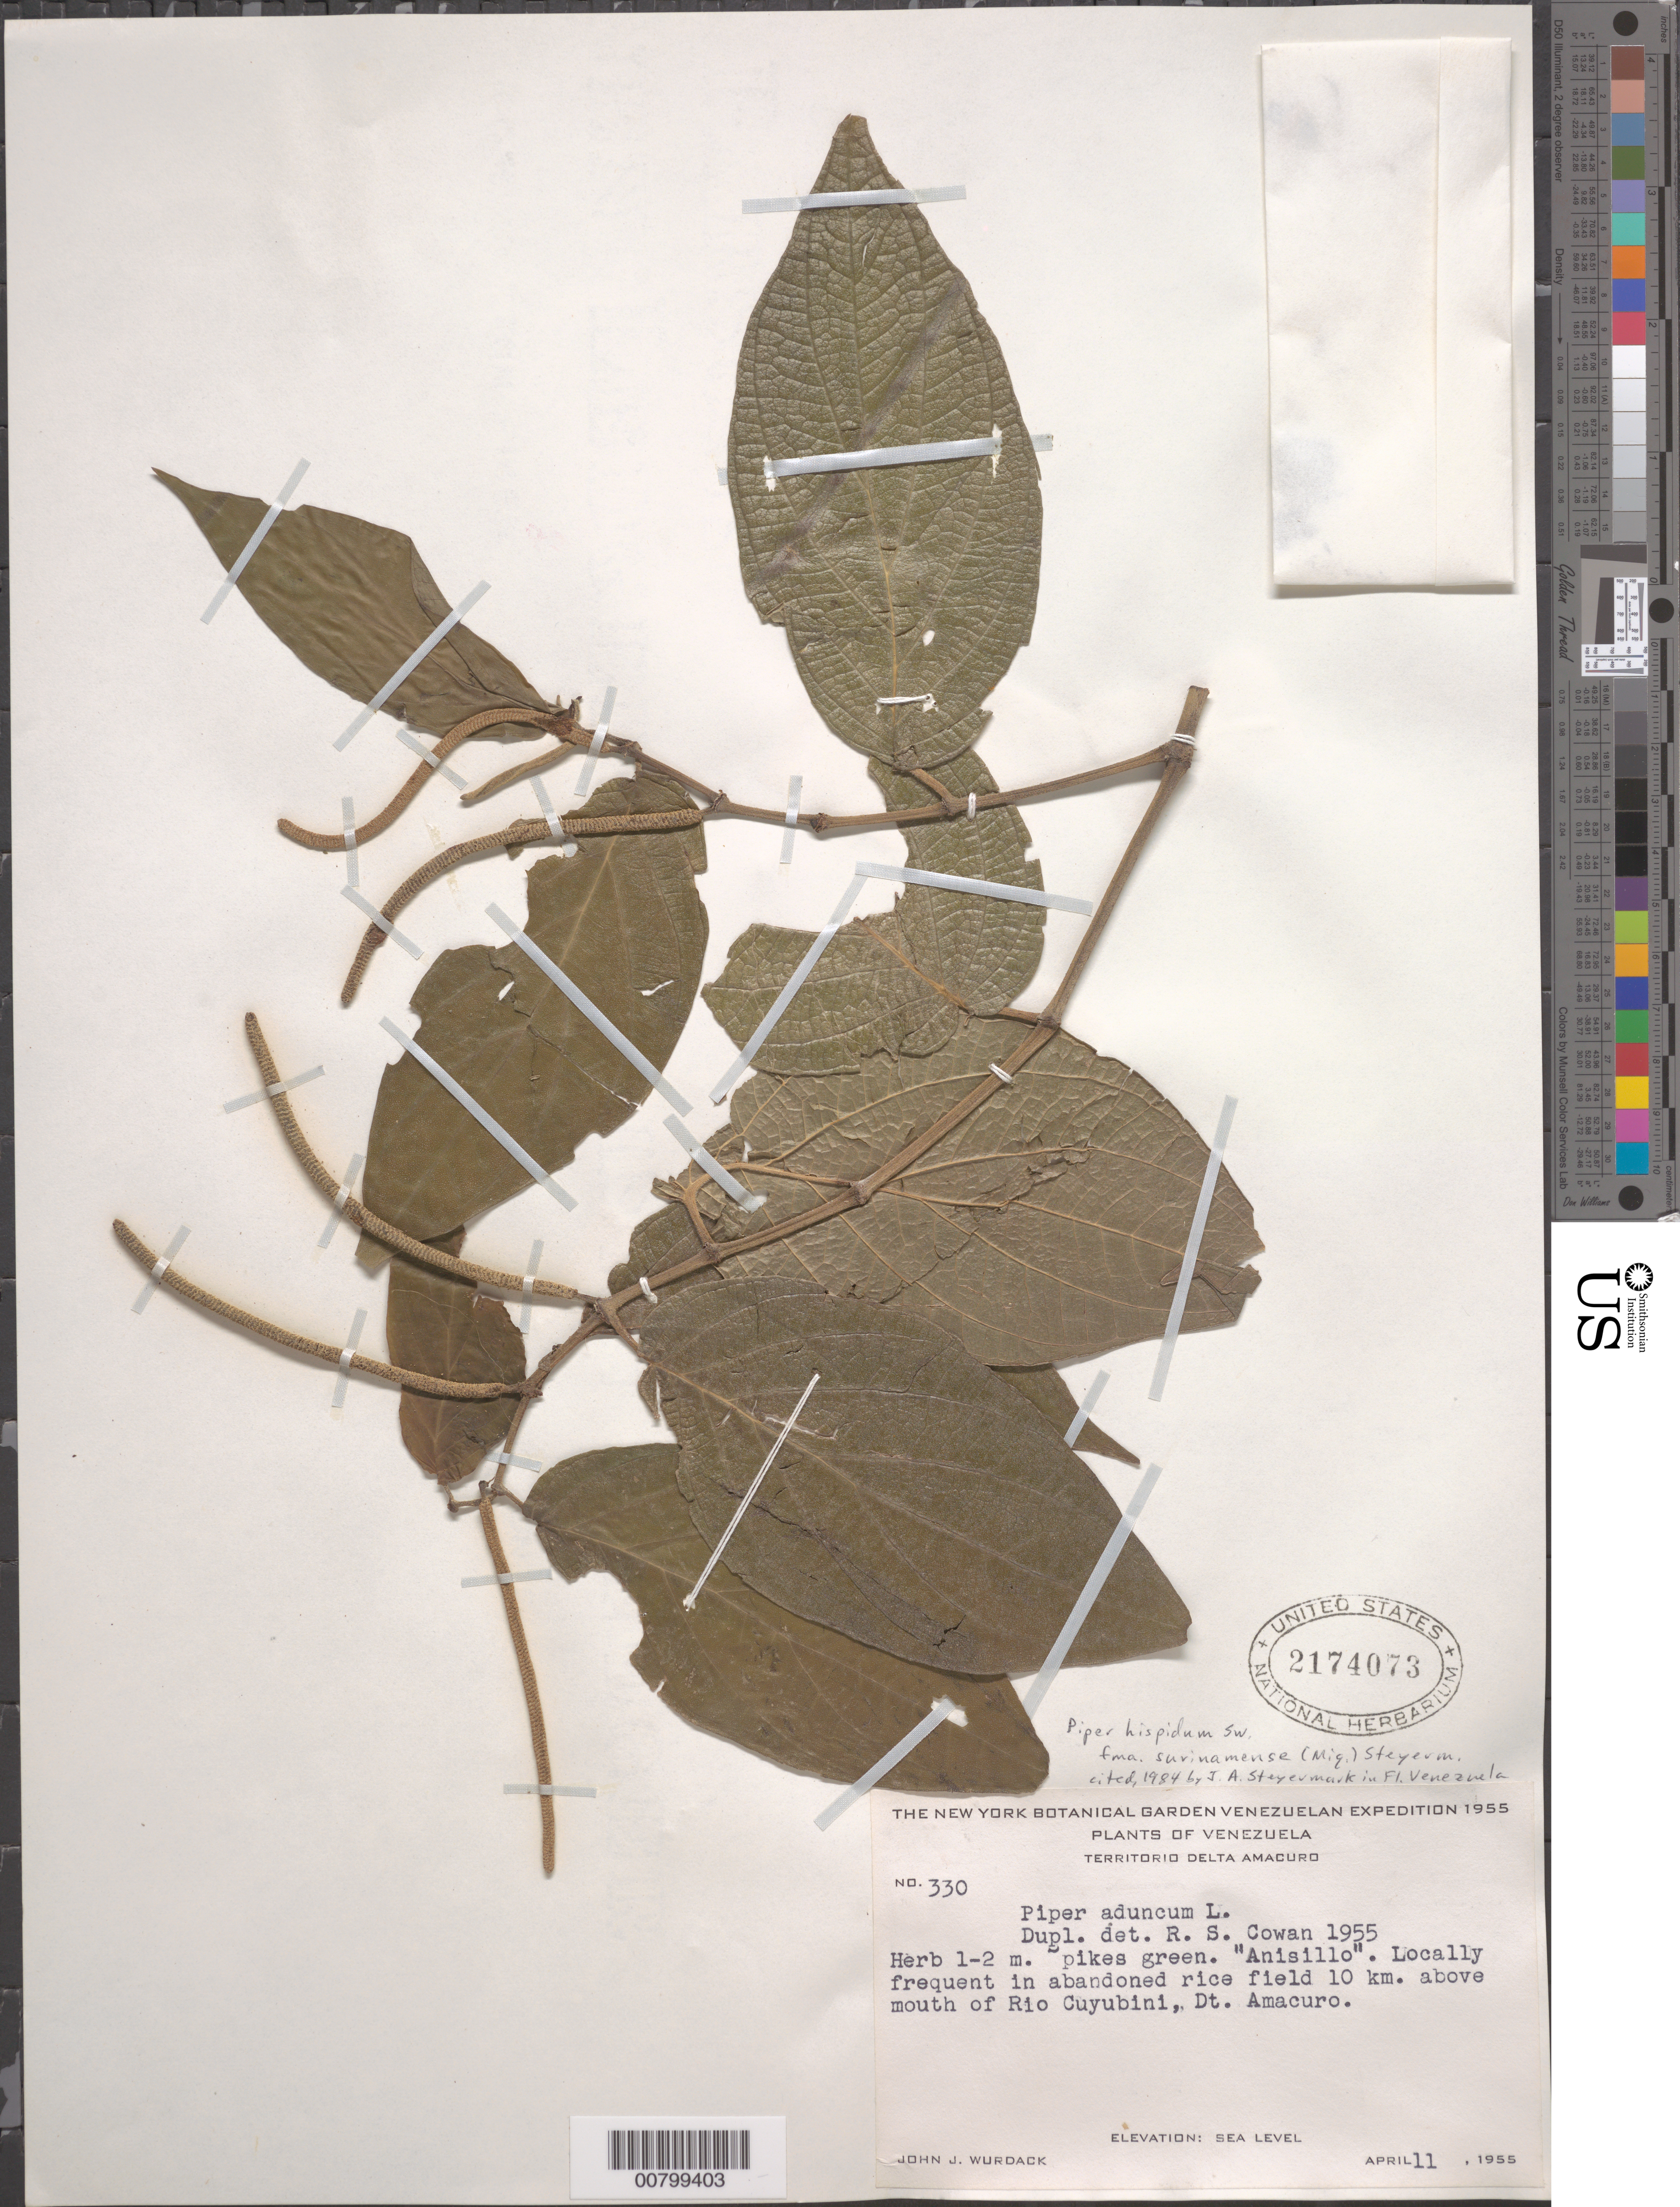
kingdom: Plantae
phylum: Tracheophyta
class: Magnoliopsida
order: Piperales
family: Piperaceae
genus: Piper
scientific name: Piper hispidum f. surinamense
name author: Sw.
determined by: Steyermark, Julian A., (VEN)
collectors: J. J. Wurdack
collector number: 330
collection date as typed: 11-Apr-55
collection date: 1955-04-11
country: Venezuela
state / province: Delta Amacuro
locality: Río Cuyubini, 10 km above mouth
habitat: Abandoned rice field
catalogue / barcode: US 2174073